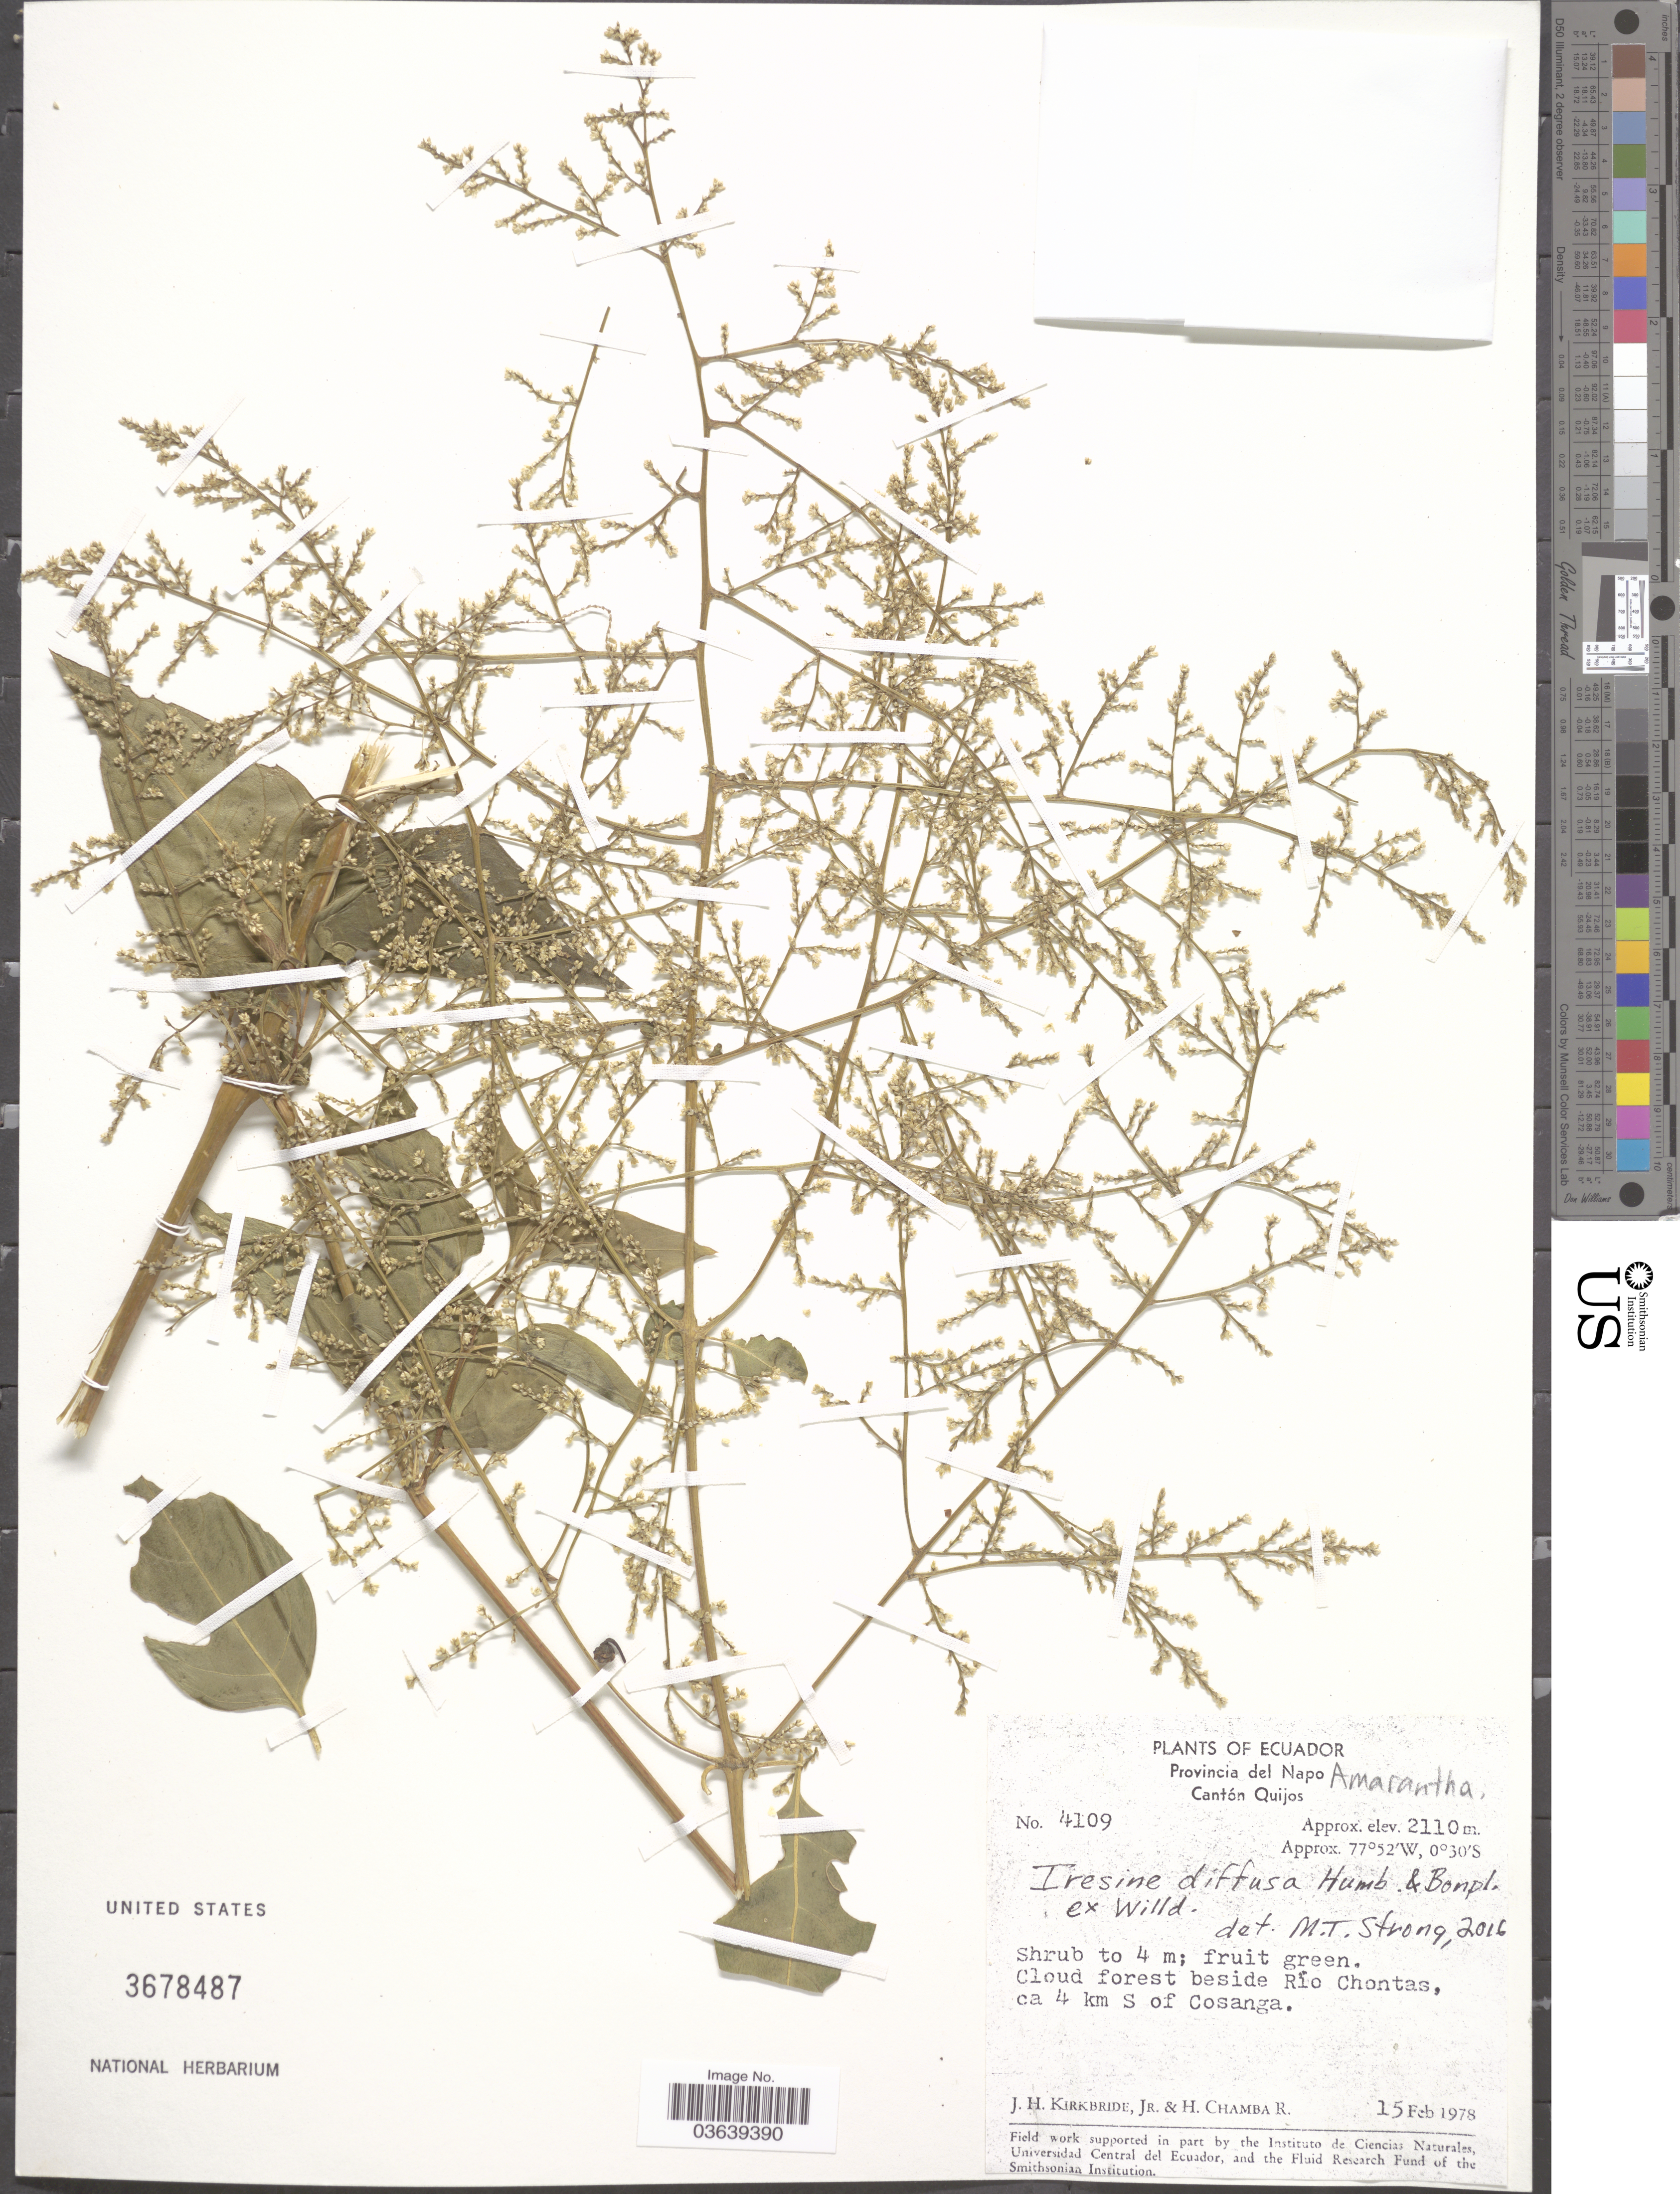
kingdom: Plantae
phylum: Tracheophyta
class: Magnoliopsida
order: Caryophyllales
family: Amaranthaceae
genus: Iresine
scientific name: Iresine diffusa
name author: Humb. & Bonpl. ex Willd.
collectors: J. H. Kirkbride & H. Chamba R.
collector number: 4109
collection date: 1978-02-15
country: Ecuador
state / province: Napo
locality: Cantón Quijos. Cloud forest beside Río Chontas, ca 4 km S of Cosanga.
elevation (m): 2110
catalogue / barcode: US 3678487